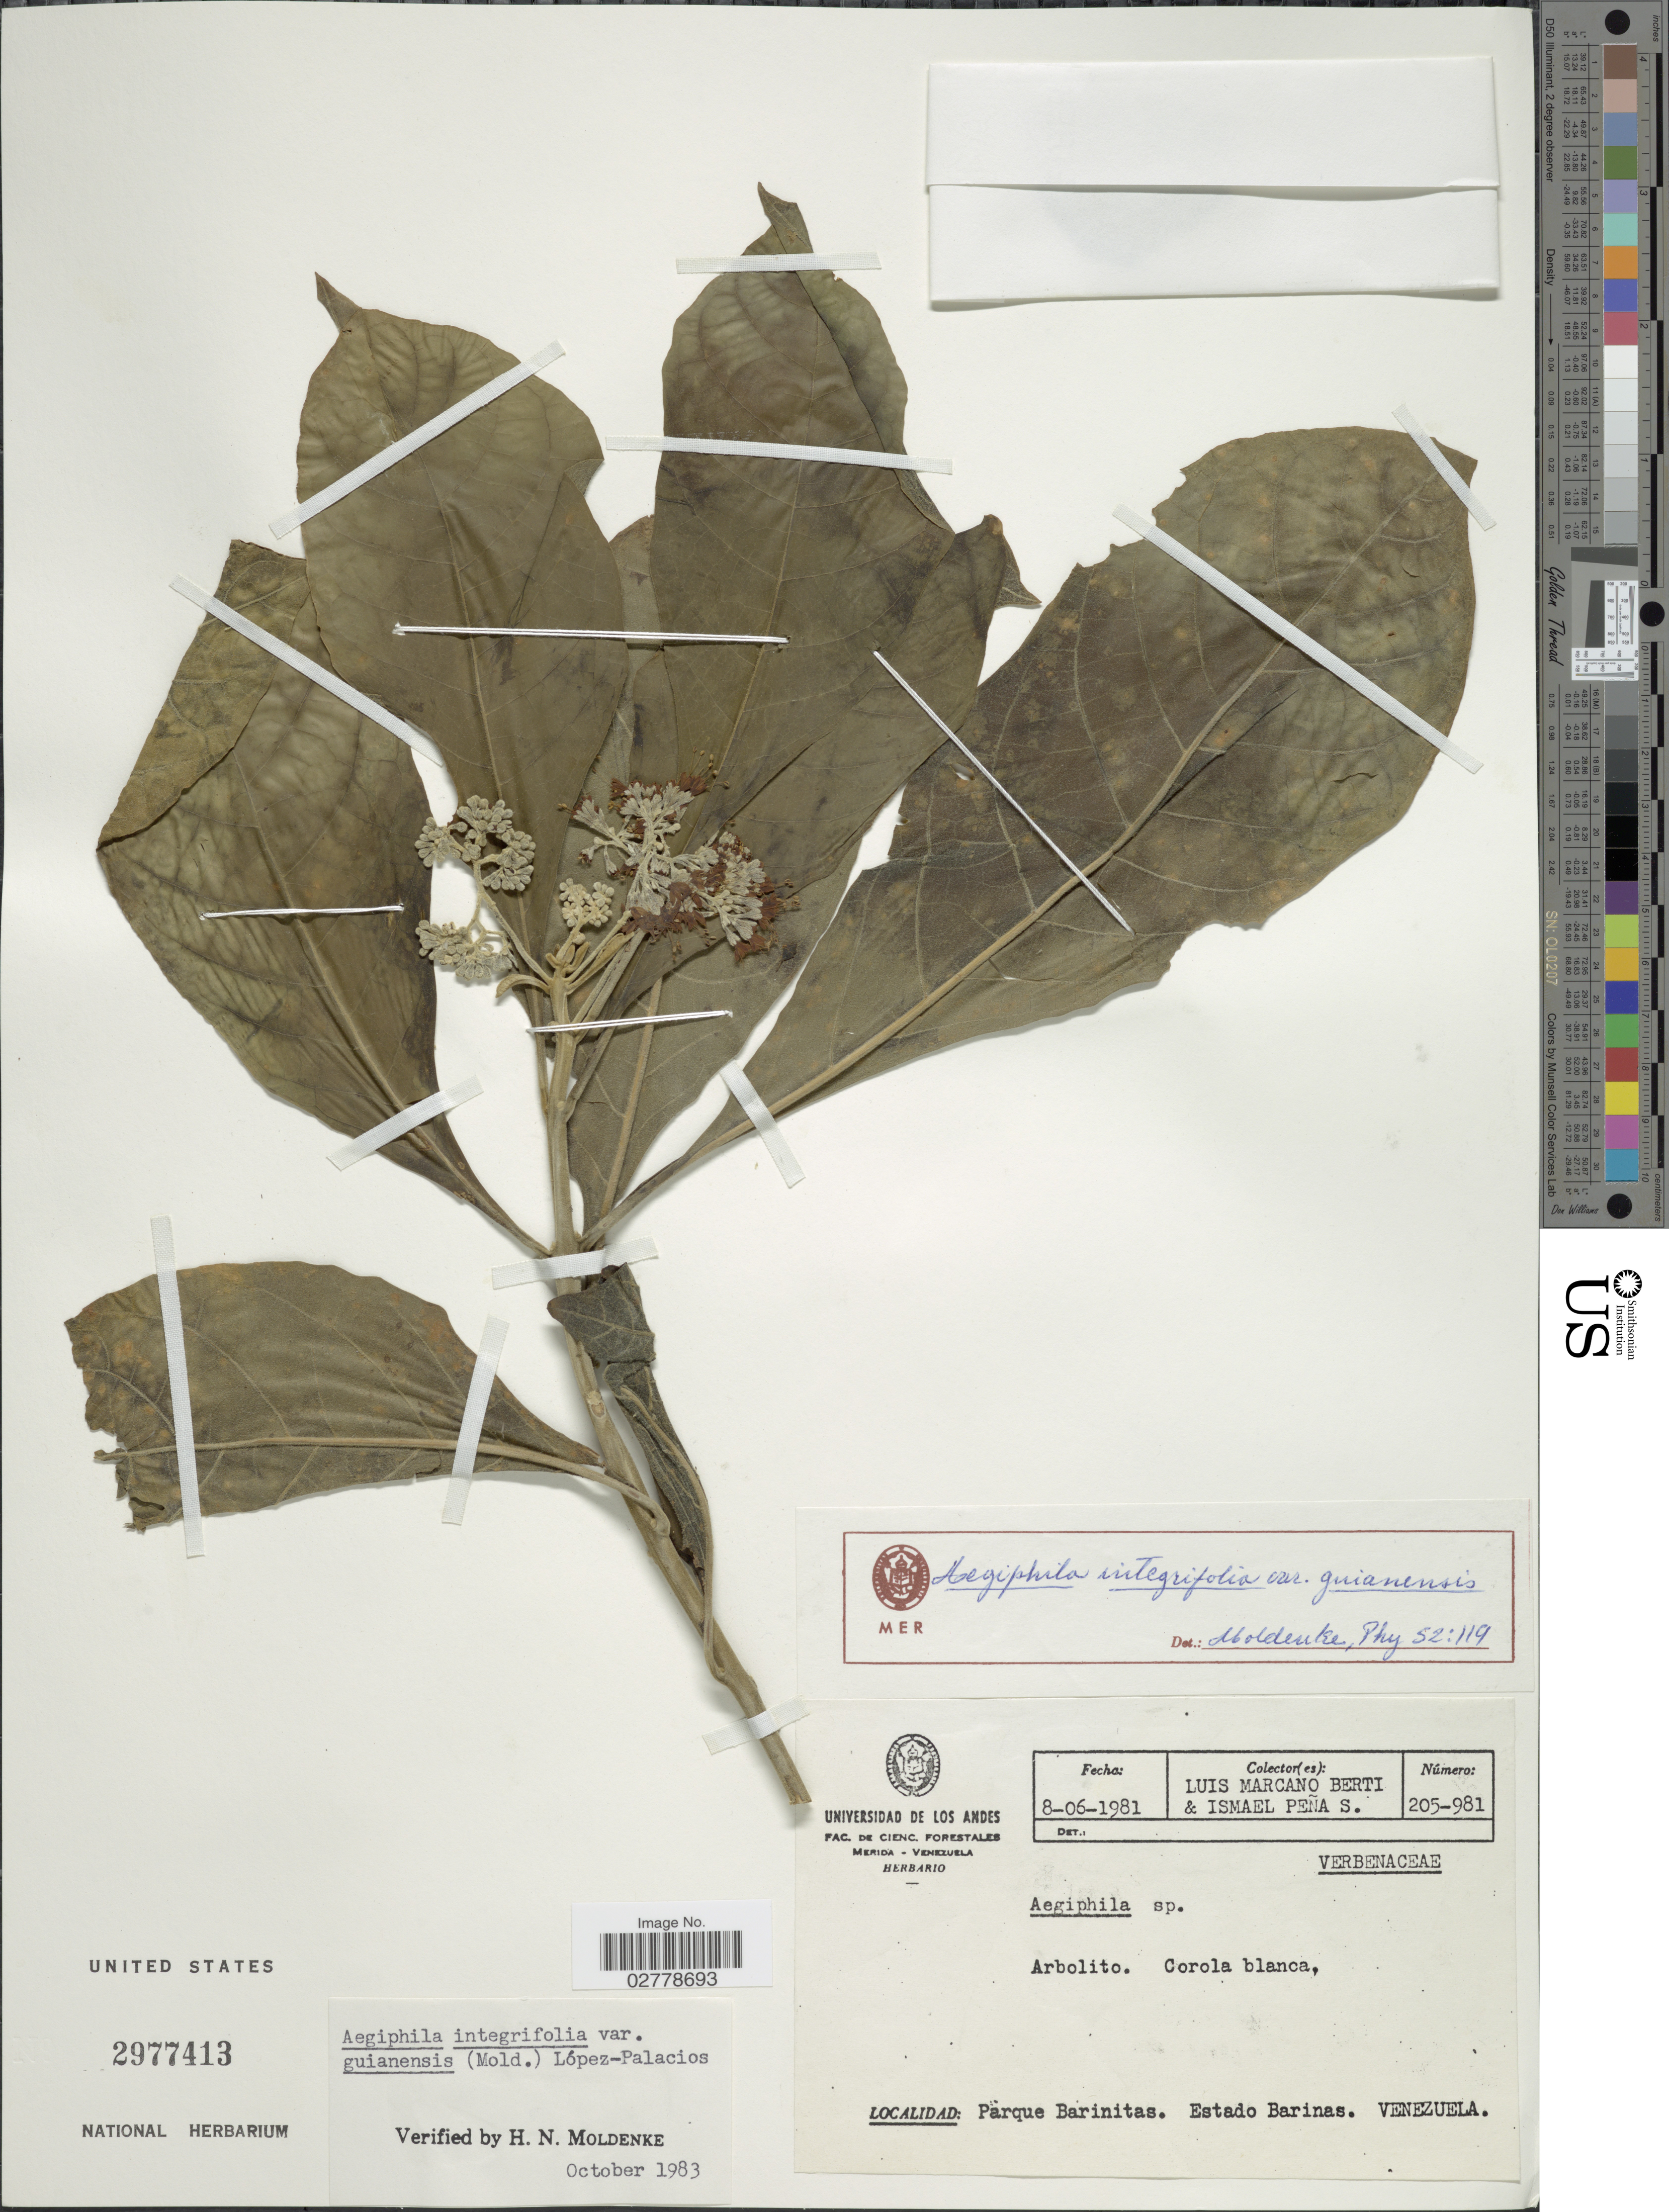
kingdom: Plantae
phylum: Tracheophyta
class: Magnoliopsida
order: Lamiales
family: Lamiaceae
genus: Aegiphila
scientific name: Aegiphila integrifolia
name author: (Jacq.) B.D. Jacks.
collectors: L. Marcano-Berti & I. Peña S.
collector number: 205-981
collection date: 1981-06-08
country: Venezuela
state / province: Barinas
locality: Parque Barinitas. Estado Barinos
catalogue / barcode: US 2977413